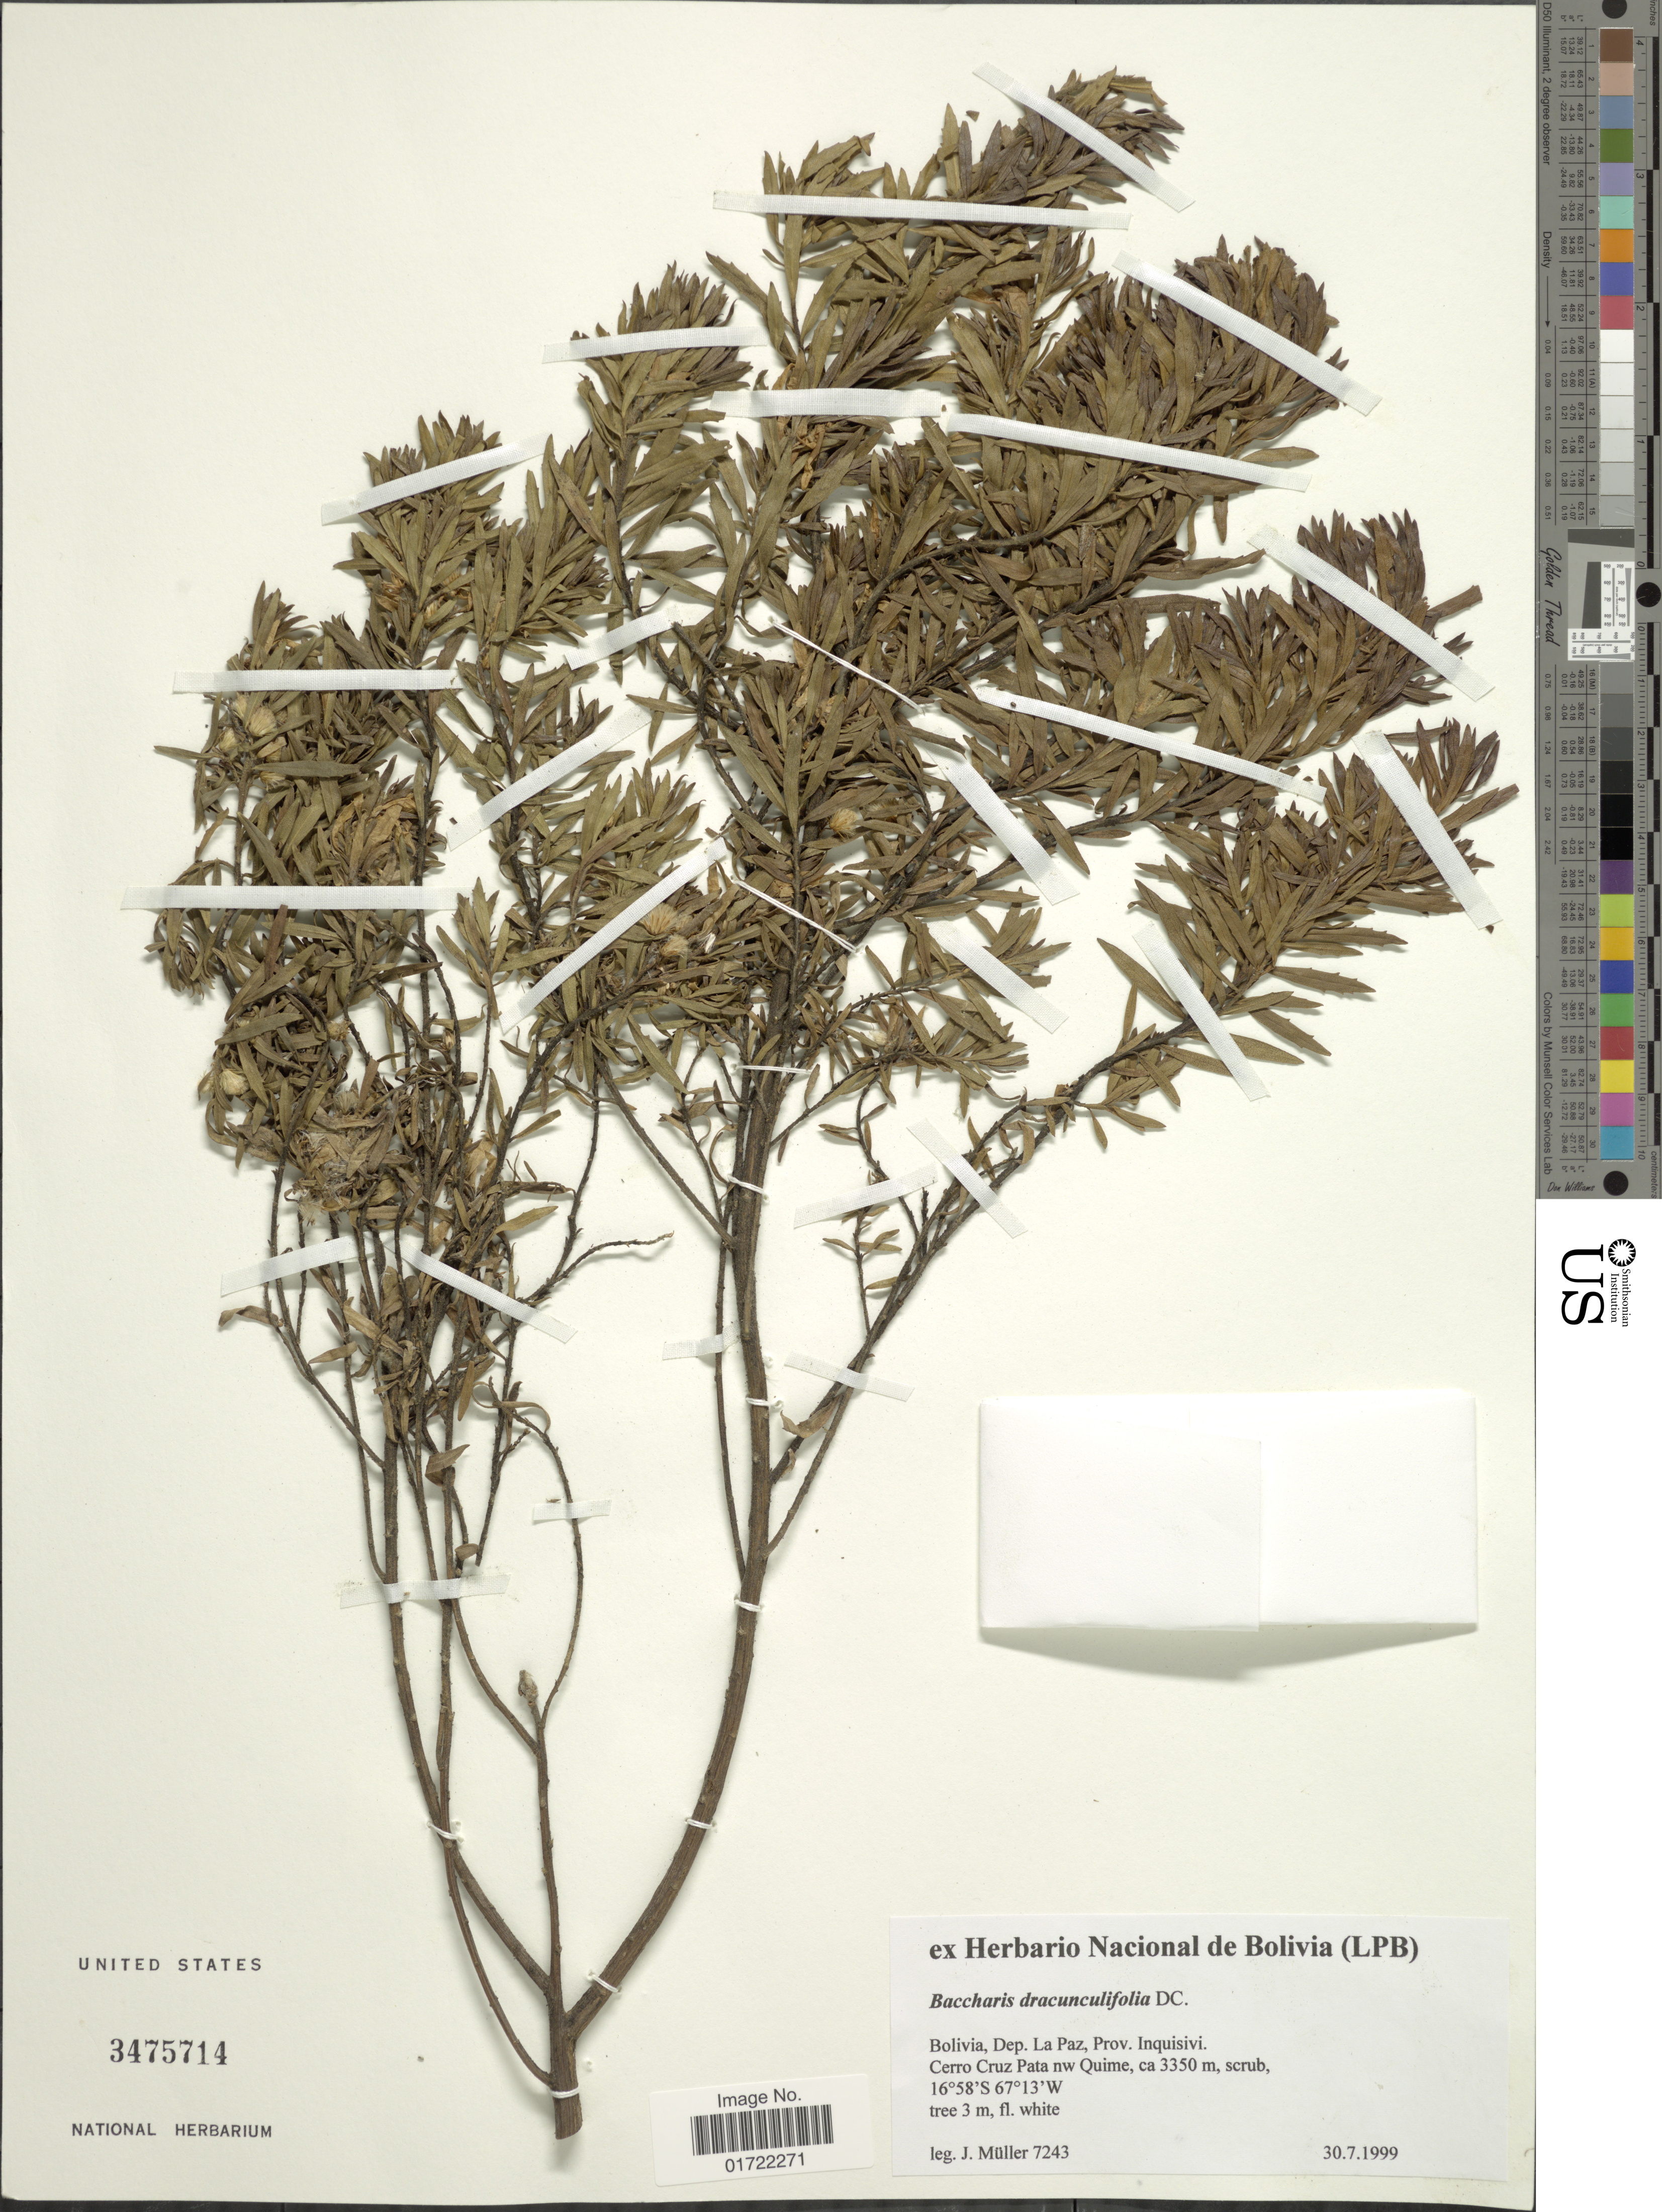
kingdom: Plantae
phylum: Tracheophyta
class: Magnoliopsida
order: Asterales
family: Asteraceae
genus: Baccharis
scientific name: Baccharis dracunculifolia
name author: DC.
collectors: J. Müller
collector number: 7243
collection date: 1999-07-30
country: Bolivia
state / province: La Paz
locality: Prov. Inquisivi, Cerro Cruz Pata nw Quime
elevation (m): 3350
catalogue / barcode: US 3475714